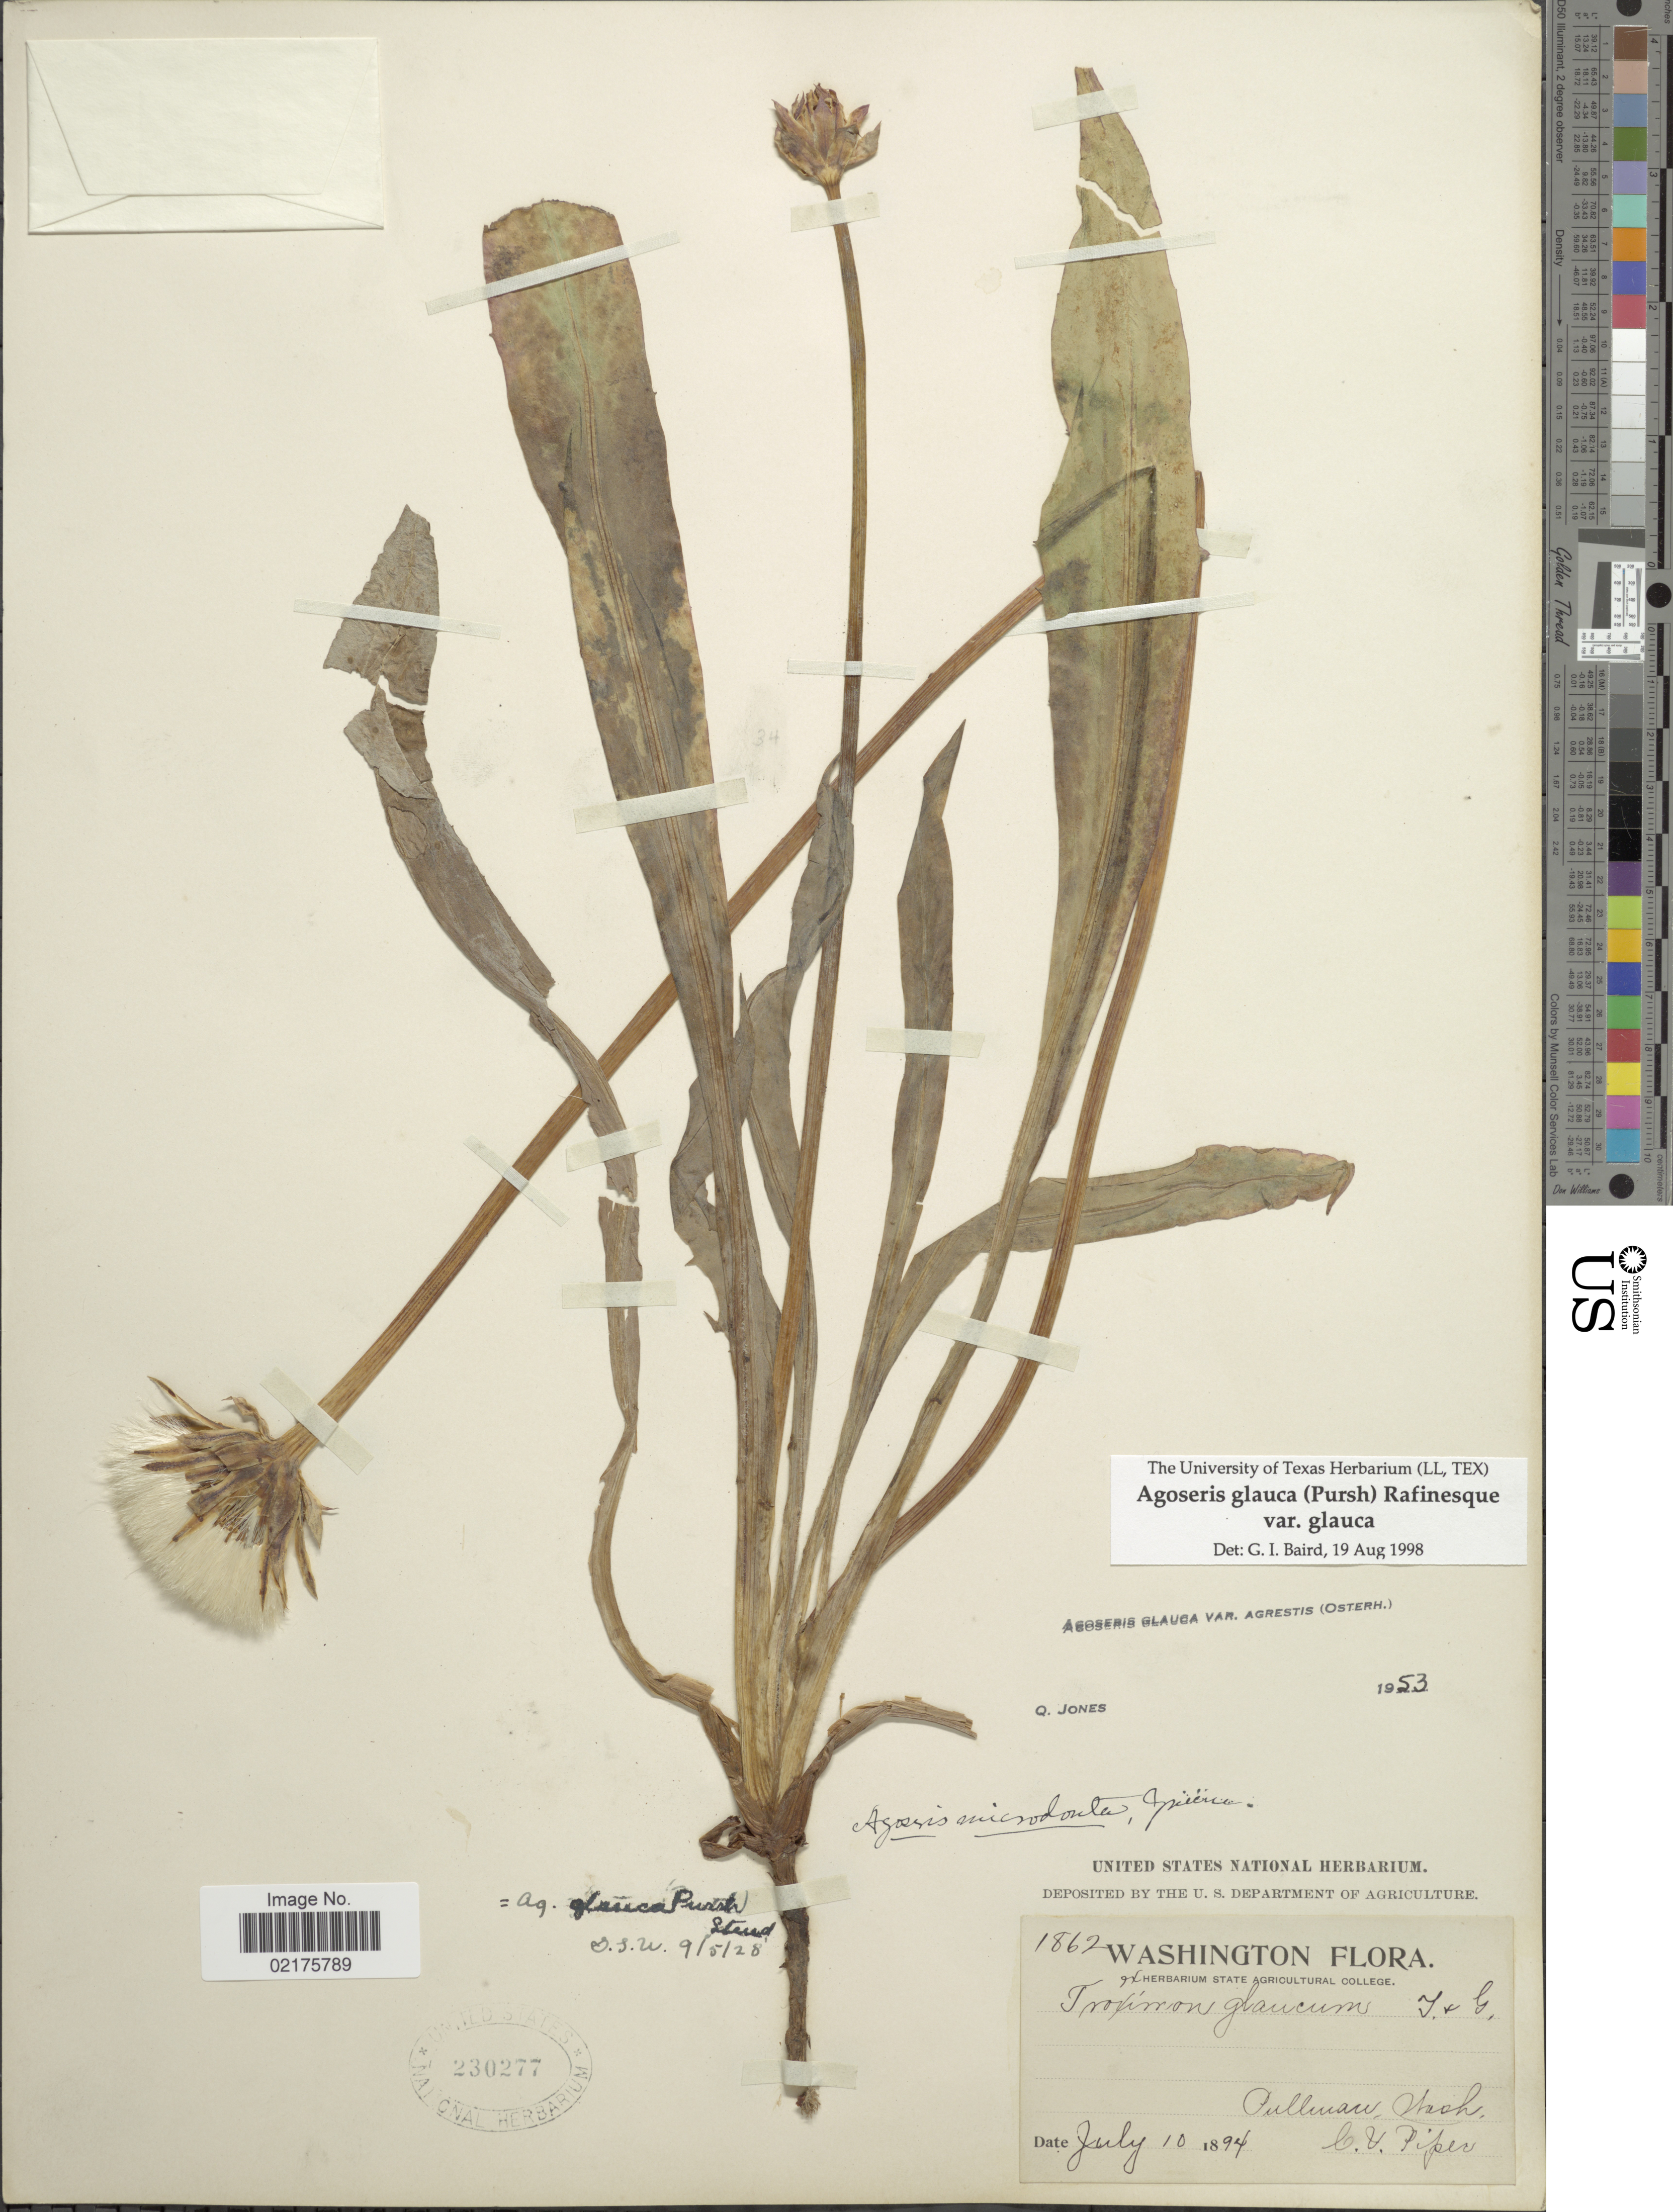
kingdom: Plantae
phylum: Tracheophyta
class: Magnoliopsida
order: Asterales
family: Asteraceae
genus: Agoseris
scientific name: Agoseris glauca var. glauca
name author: (Pursh) Raf.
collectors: C. V. Piper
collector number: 1862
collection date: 1894-07-10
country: United States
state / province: Washington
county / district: Whitman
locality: Pullman Creek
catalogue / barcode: US 230277